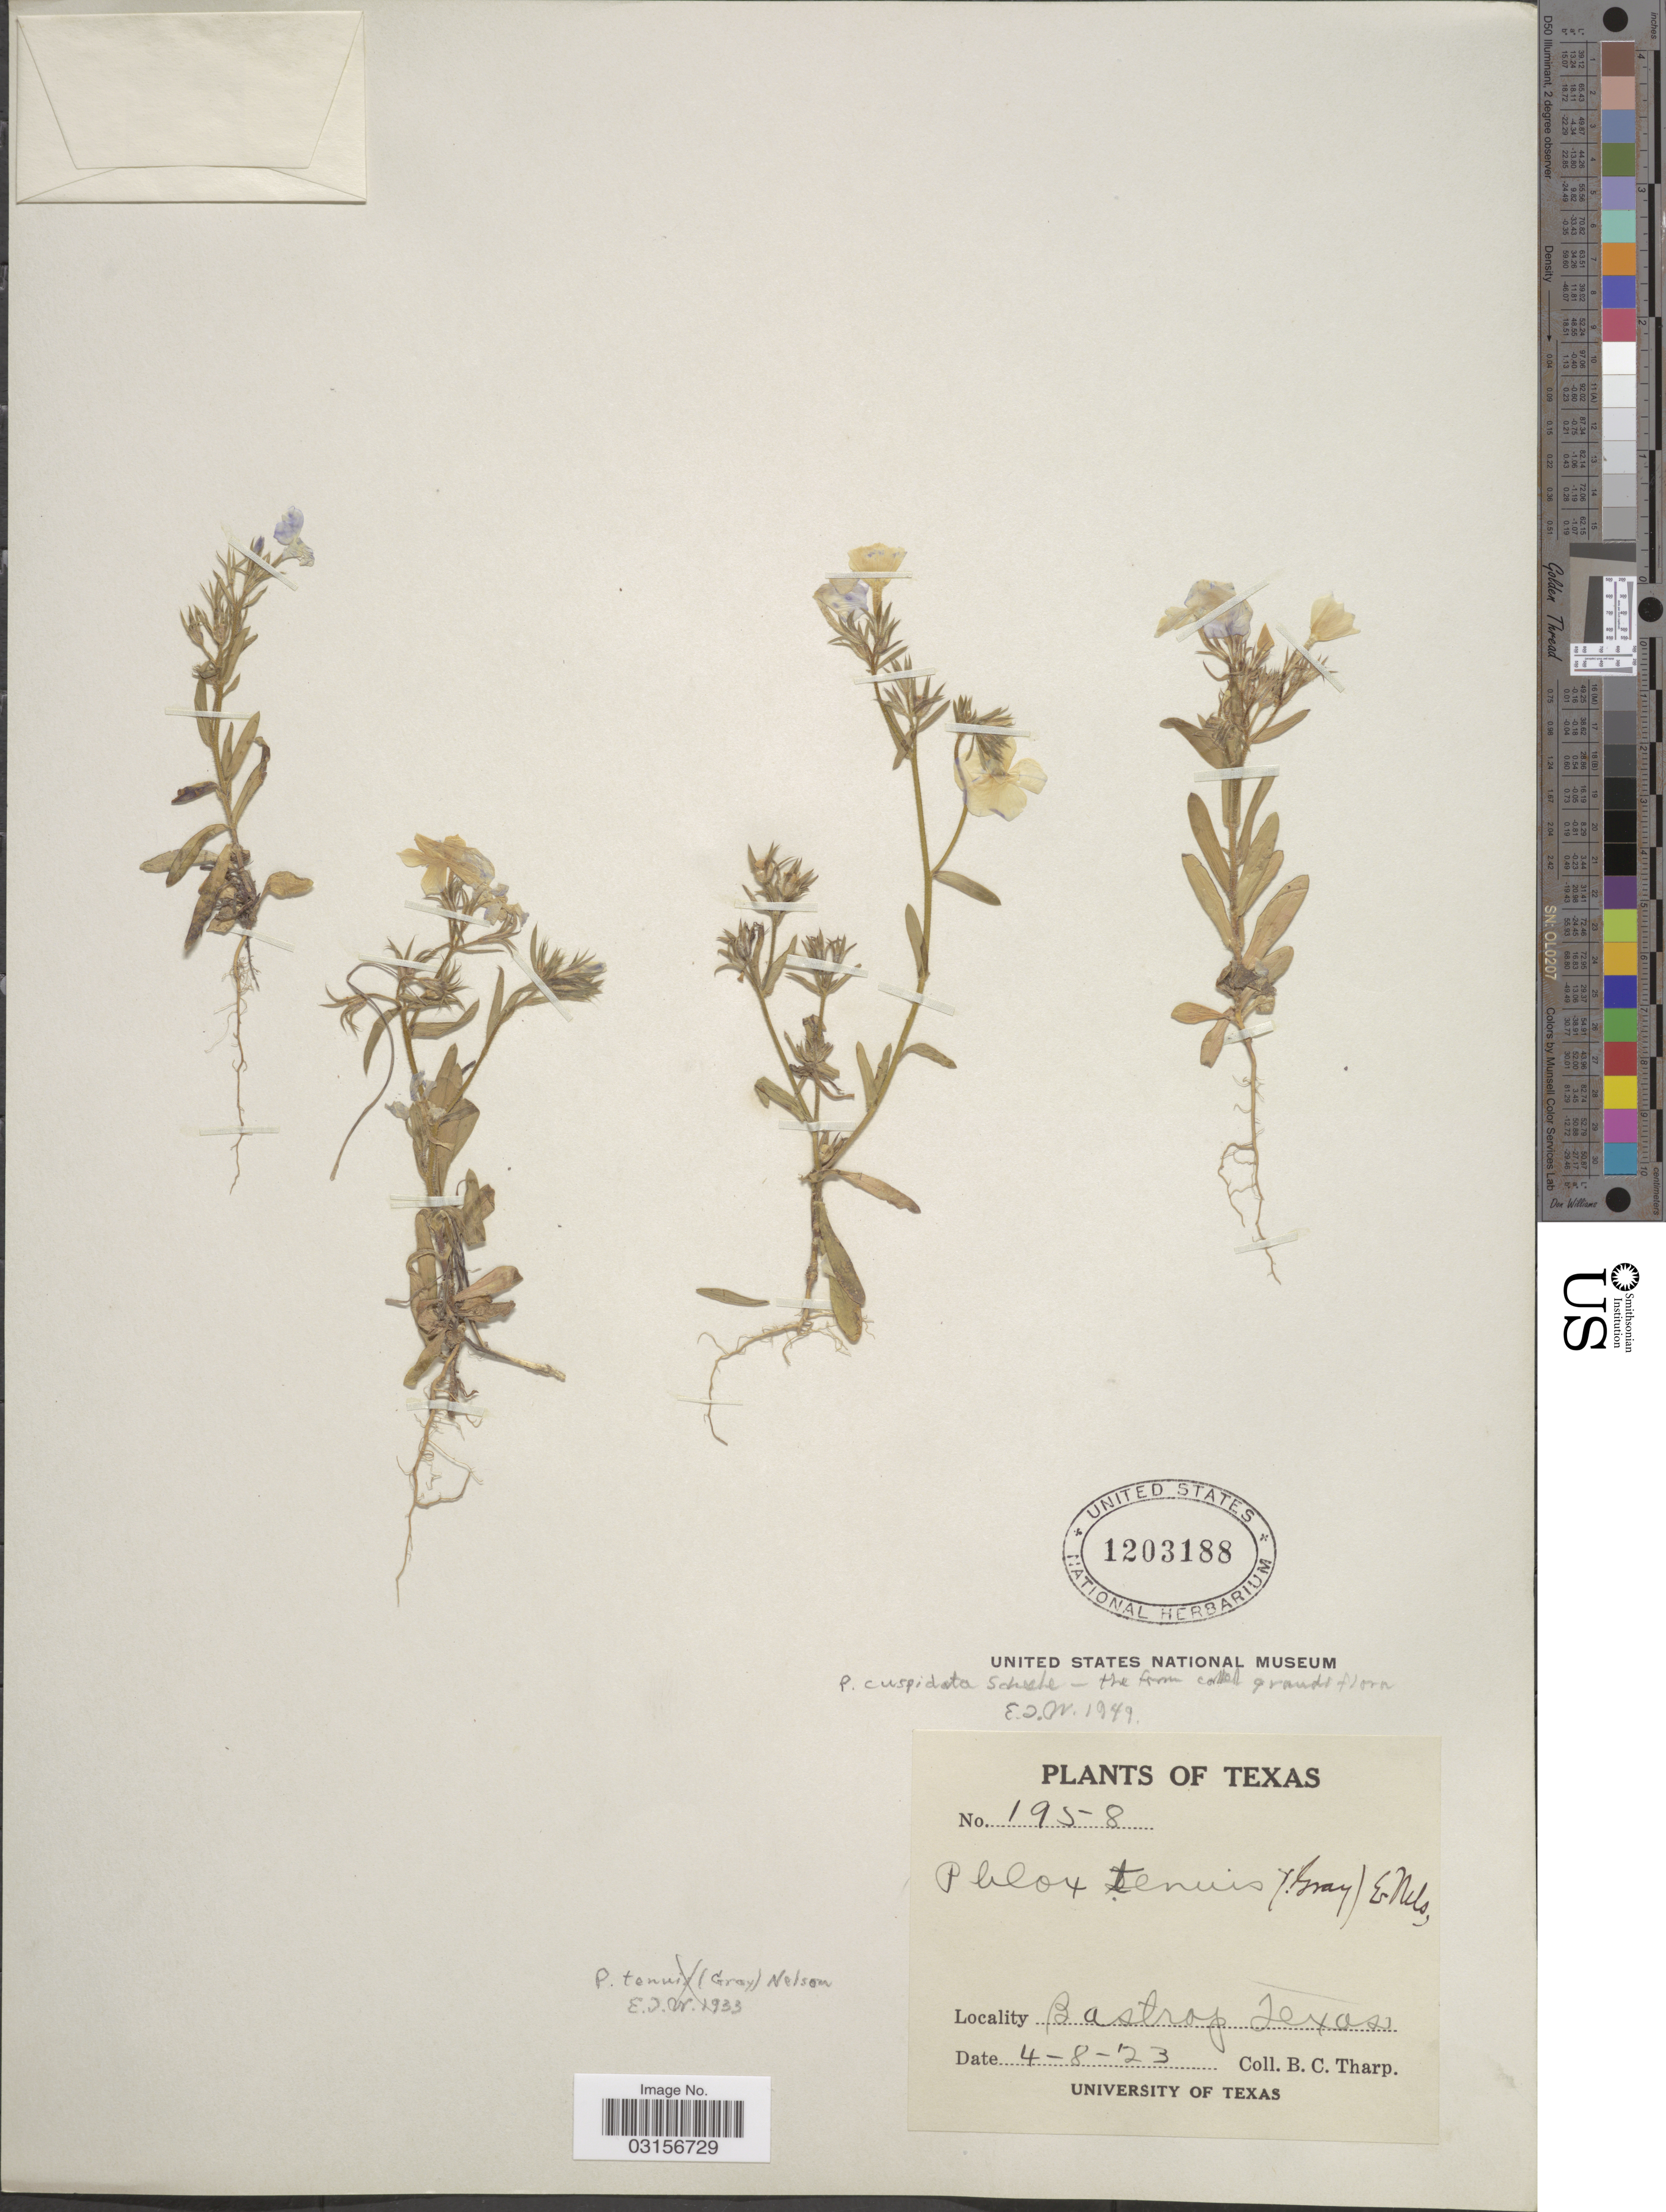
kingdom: Plantae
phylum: Tracheophyta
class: Magnoliopsida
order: Ericales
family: Polemoniaceae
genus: Phlox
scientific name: Phlox cuspidata var. grandiflora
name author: Whitehouse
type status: Holotype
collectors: B. C. Tharp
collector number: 1958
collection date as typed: Transcribed d/m/y: 8/4/23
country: United States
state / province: Texas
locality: Bastrop, Texas.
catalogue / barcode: US 1203188